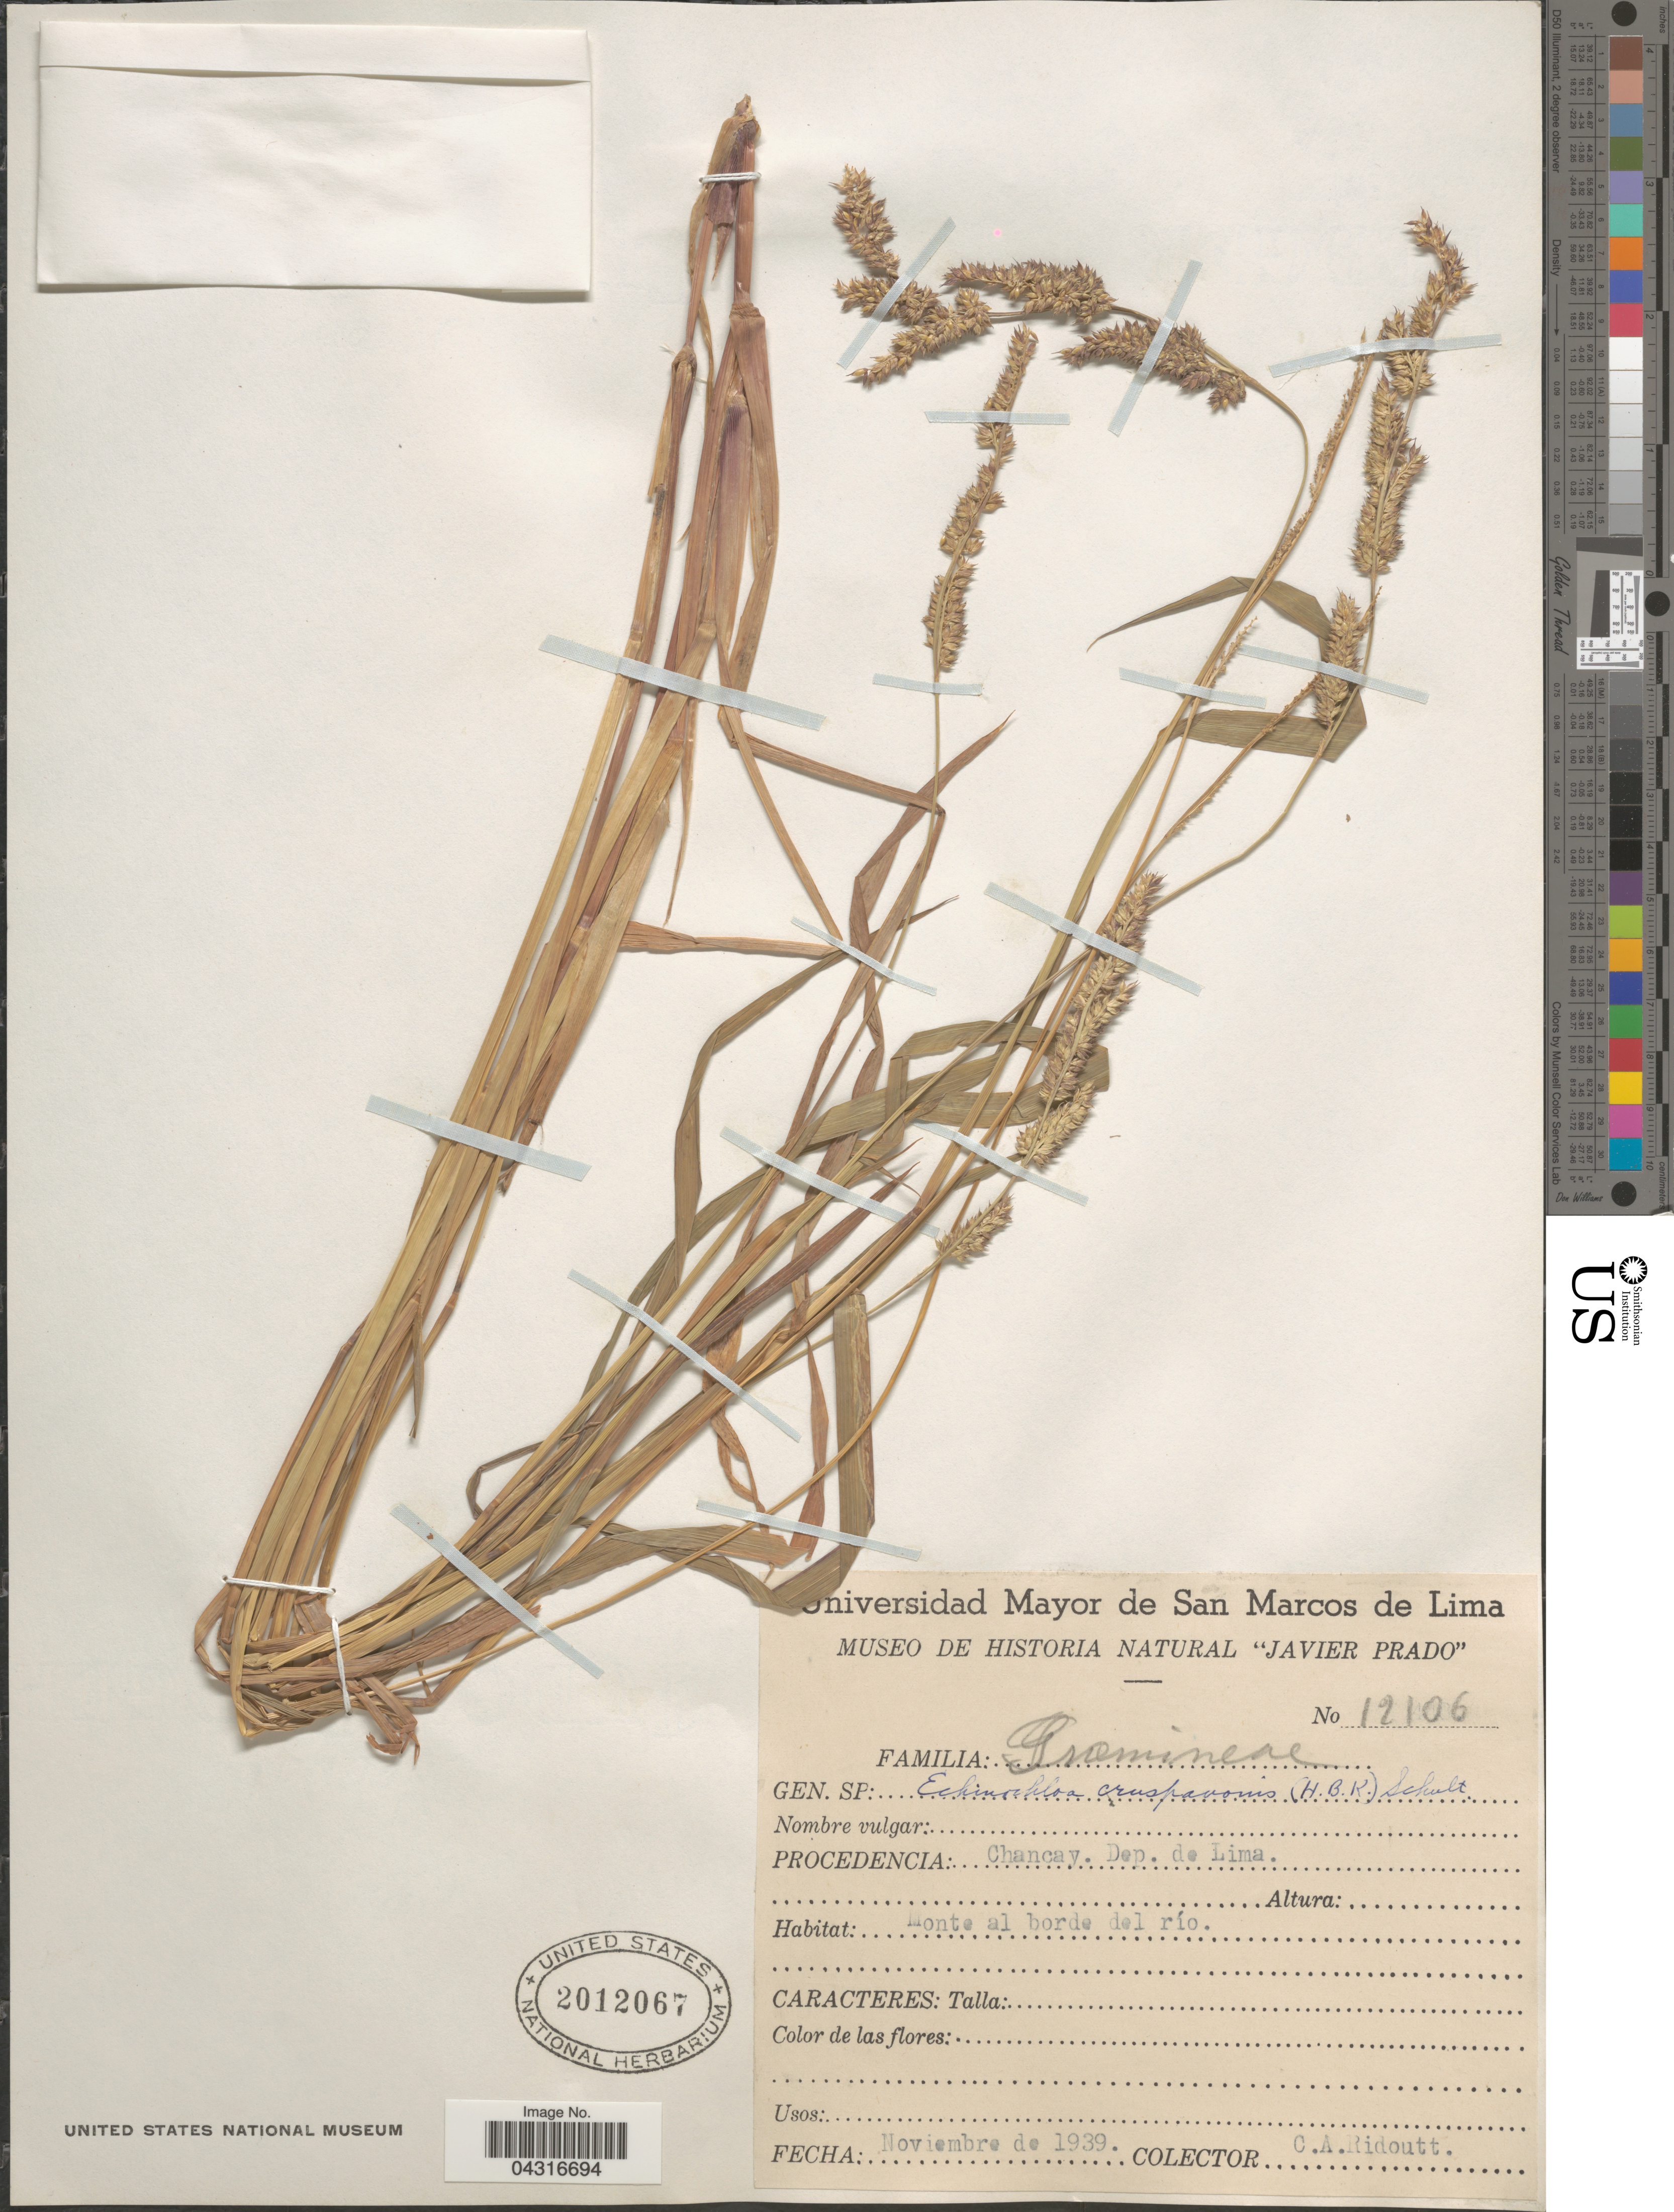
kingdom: Plantae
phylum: Tracheophyta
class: Liliopsida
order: Poales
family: Poaceae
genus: Echinochloa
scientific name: Echinochloa crus-pavonis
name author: (Kunth) Schult.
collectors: C. Ridoutt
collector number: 12106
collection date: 1939-11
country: Peru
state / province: Lima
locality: Chancay. Dep. de Lima.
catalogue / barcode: US 2012067